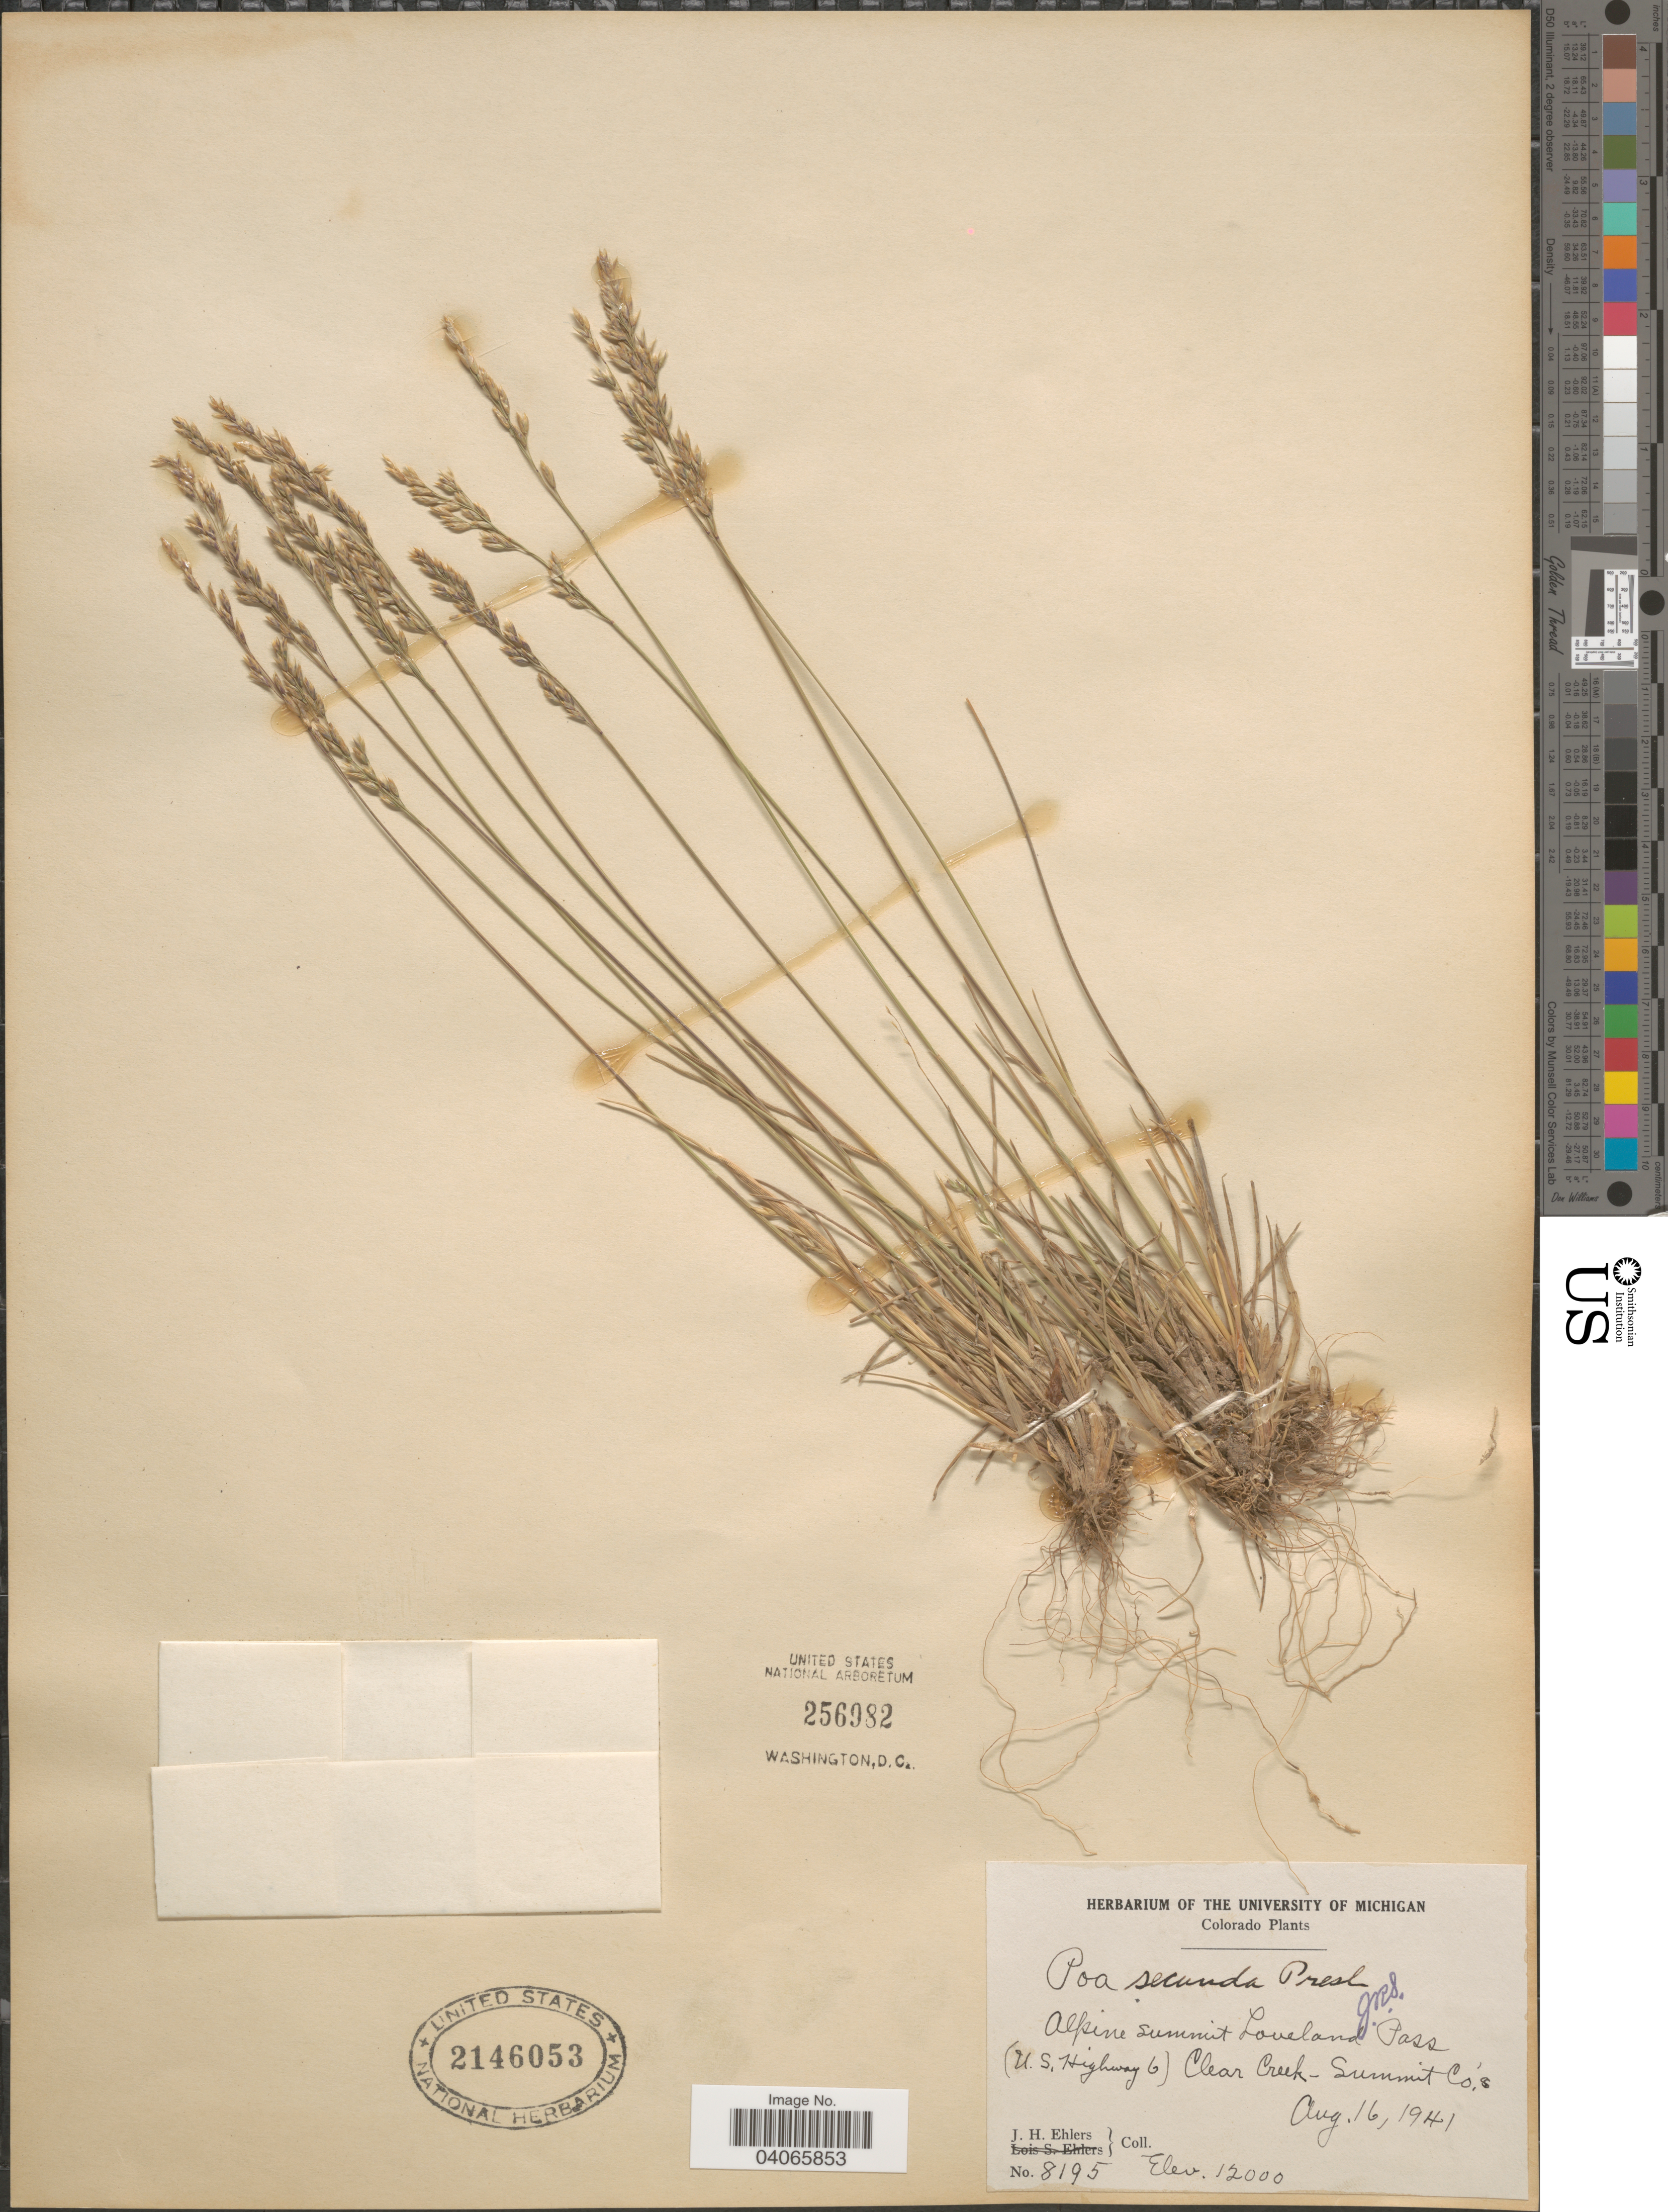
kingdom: Plantae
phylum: Tracheophyta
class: Liliopsida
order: Poales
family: Poaceae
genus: Poa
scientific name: Poa secunda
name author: J. Presl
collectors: J. H. Ehlers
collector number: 8195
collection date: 1941-08-16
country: United States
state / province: Colorado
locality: Alpine Summit Loveland Pass. (U.S. Highway 6) Clear Creek-Summit Co.'s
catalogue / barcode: US 2146053